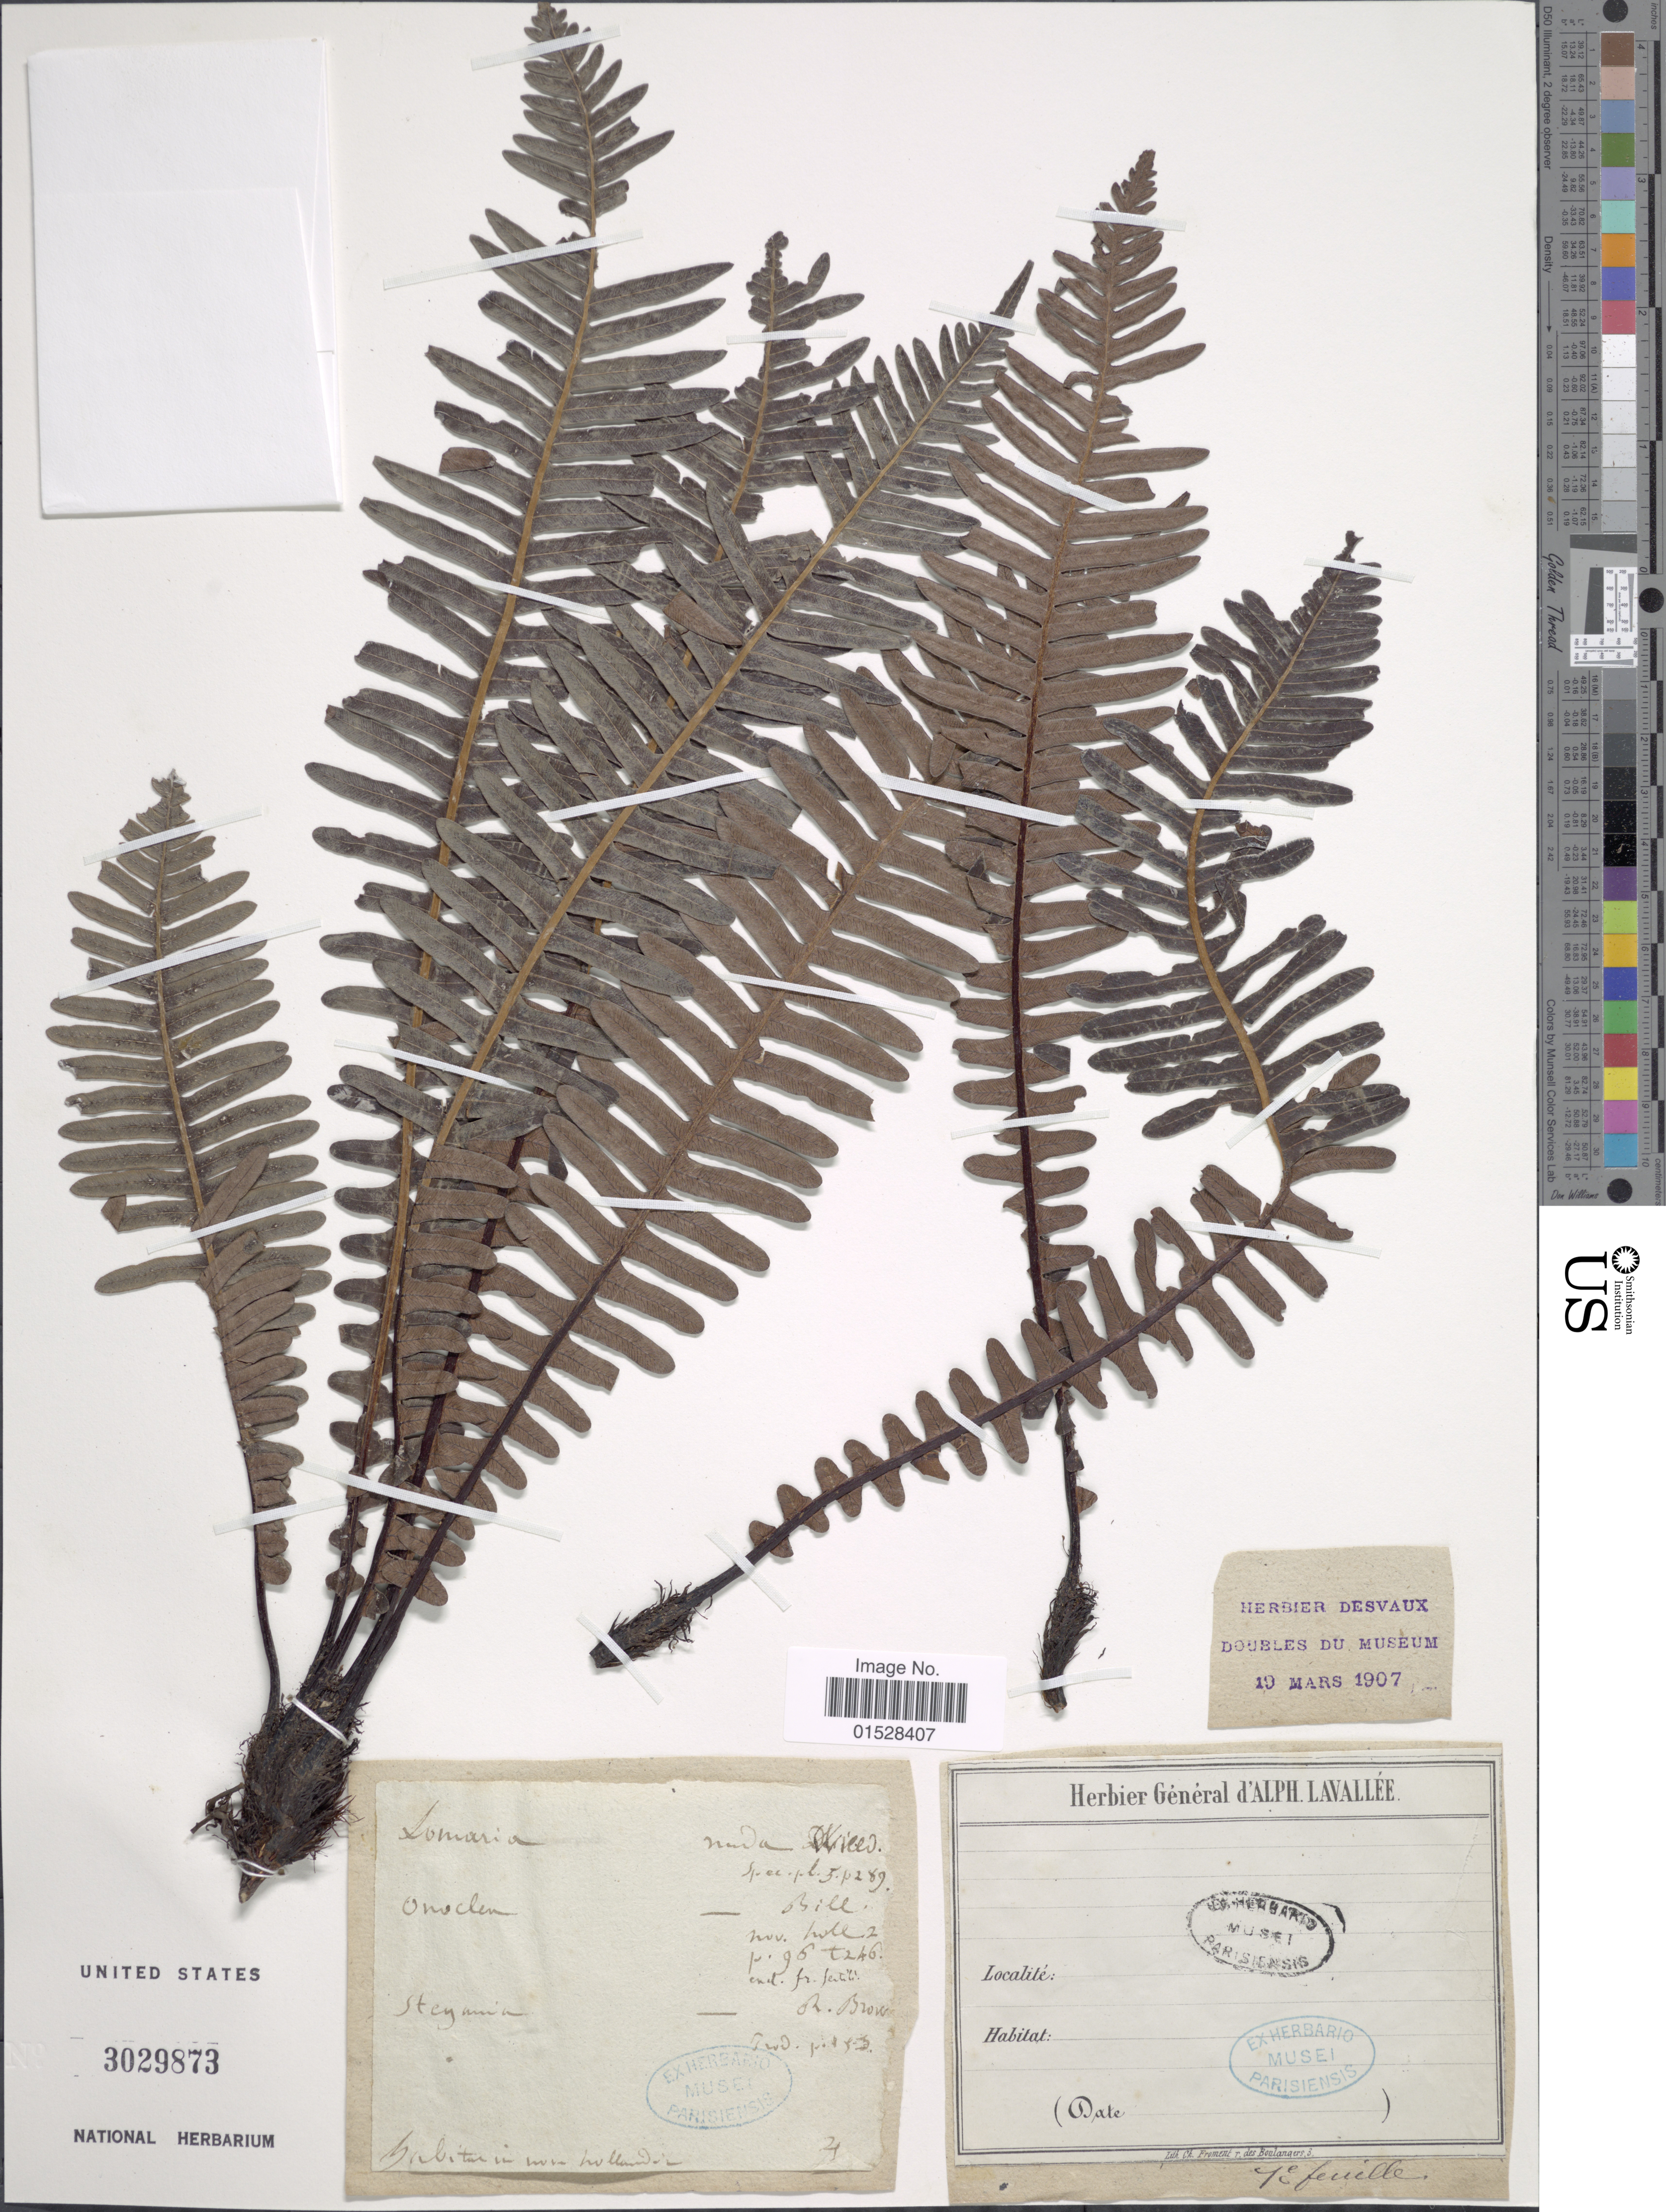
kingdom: Plantae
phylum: Tracheophyta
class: Polypodiopsida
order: Polypodiales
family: Blechnaceae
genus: Blechnum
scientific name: Blechnum nudum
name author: (Labill.) Mett. ex Luerss.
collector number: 25*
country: Australia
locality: Nova Hollandia.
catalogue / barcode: US 3029873